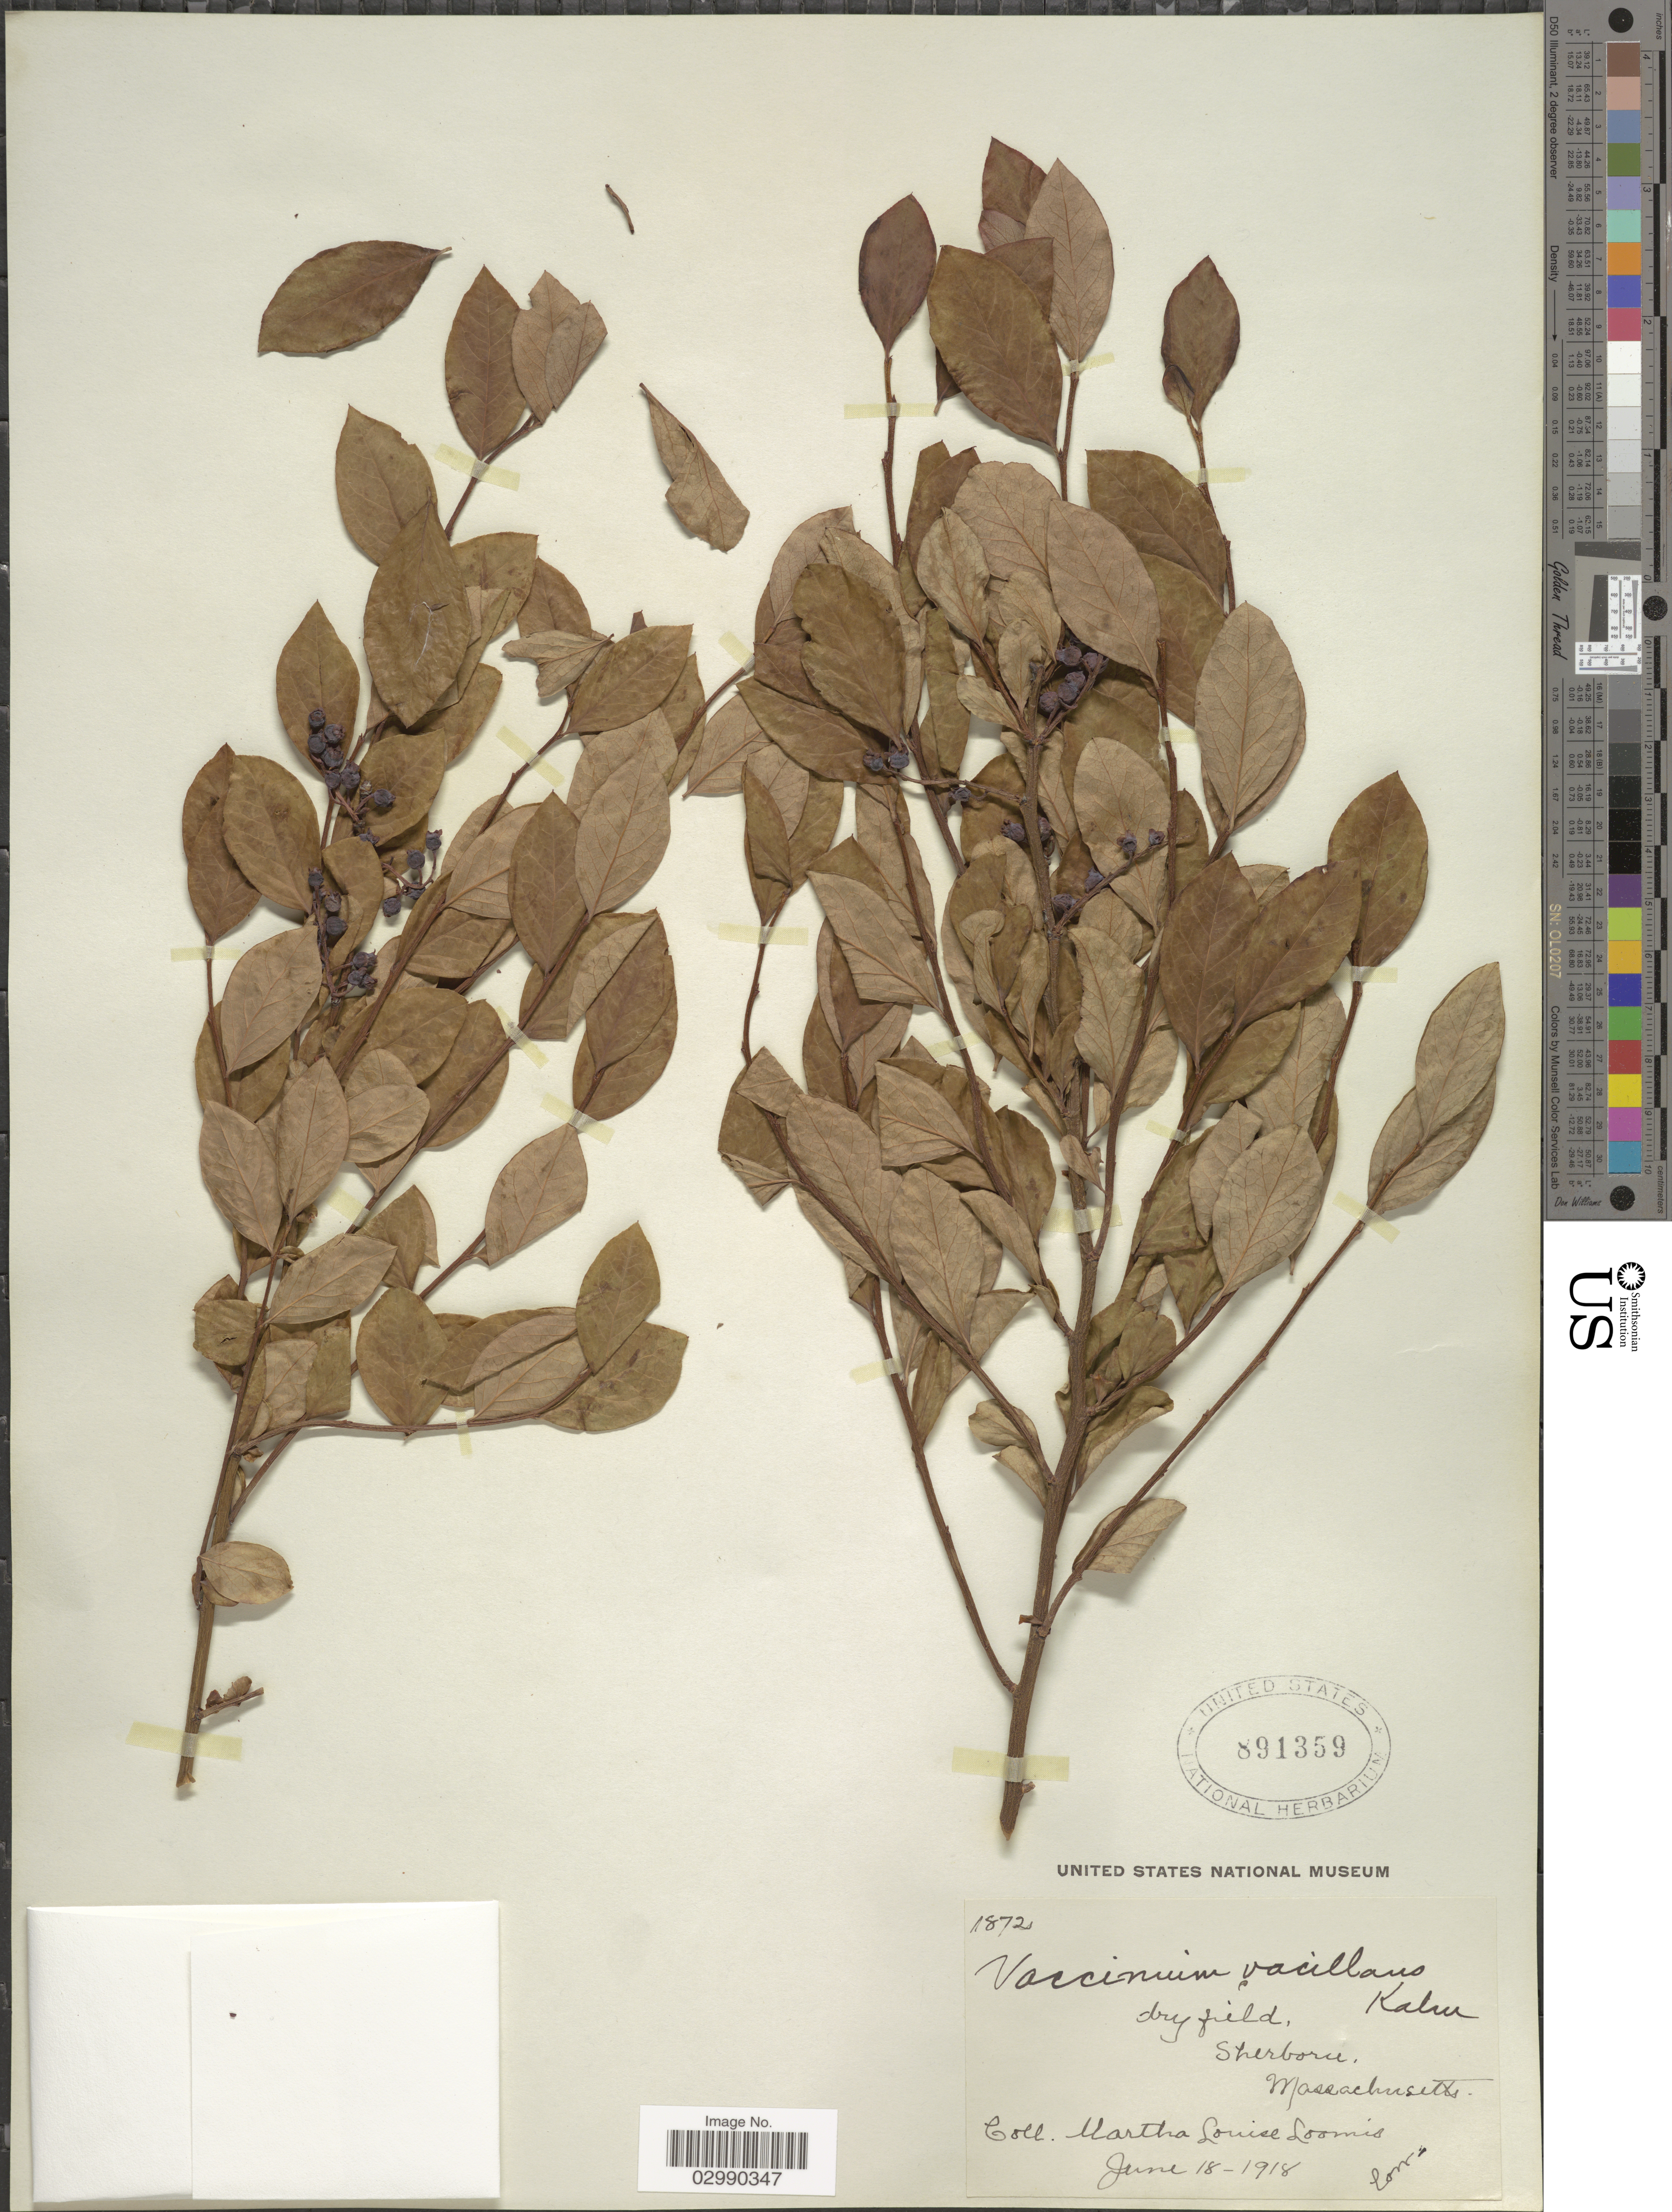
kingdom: Plantae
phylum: Tracheophyta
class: Magnoliopsida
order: Ericales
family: Ericaceae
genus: Vaccinium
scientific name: Vaccinium vacillans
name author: Kalm ex Torr.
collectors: M. L. Loomis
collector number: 1872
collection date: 1918-06-18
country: United States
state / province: Massachusetts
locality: Dry field, Sherborn.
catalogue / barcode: US 891359